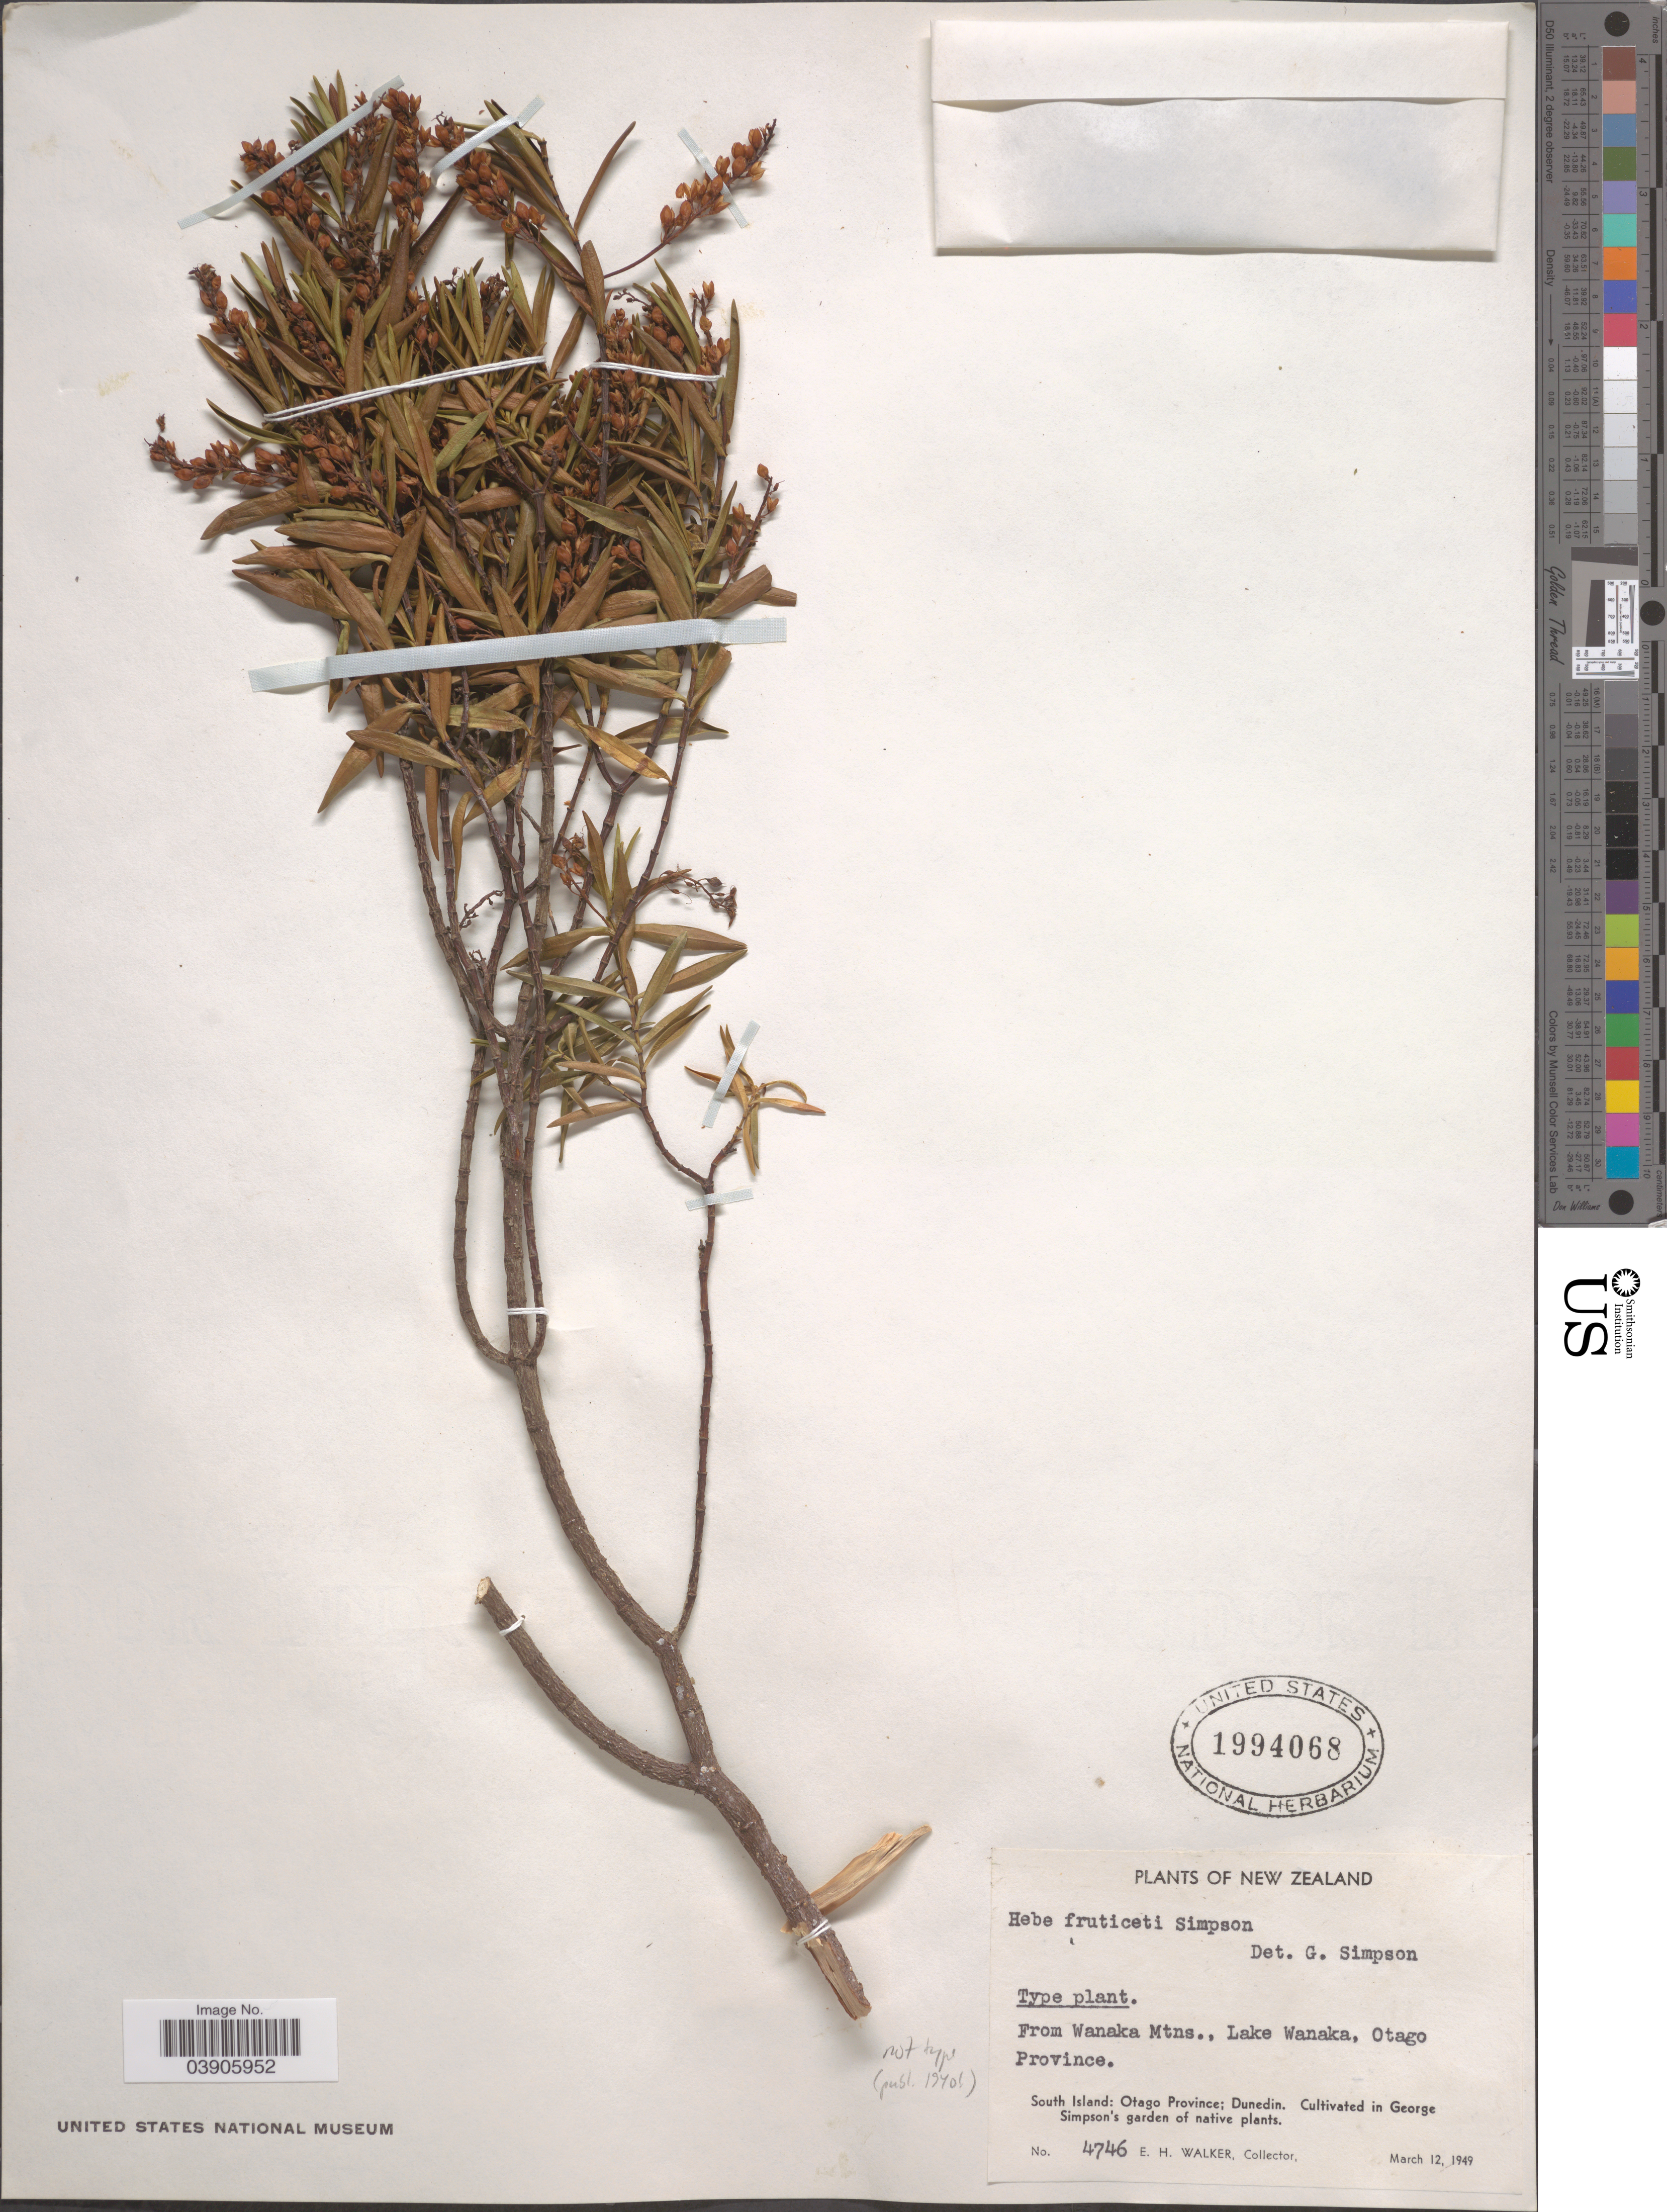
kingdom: Plantae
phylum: Tracheophyta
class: Magnoliopsida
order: Lamiales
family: Plantaginaceae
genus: Hebe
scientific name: Hebe fruticeti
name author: G. Simpson & J.S. Thomson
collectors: E. H. Walker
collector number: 4746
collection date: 1949-03-12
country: New Zealand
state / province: Otago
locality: South Island: Dunedin. Cultivated in George Simpson's garden.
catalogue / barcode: US 1994068